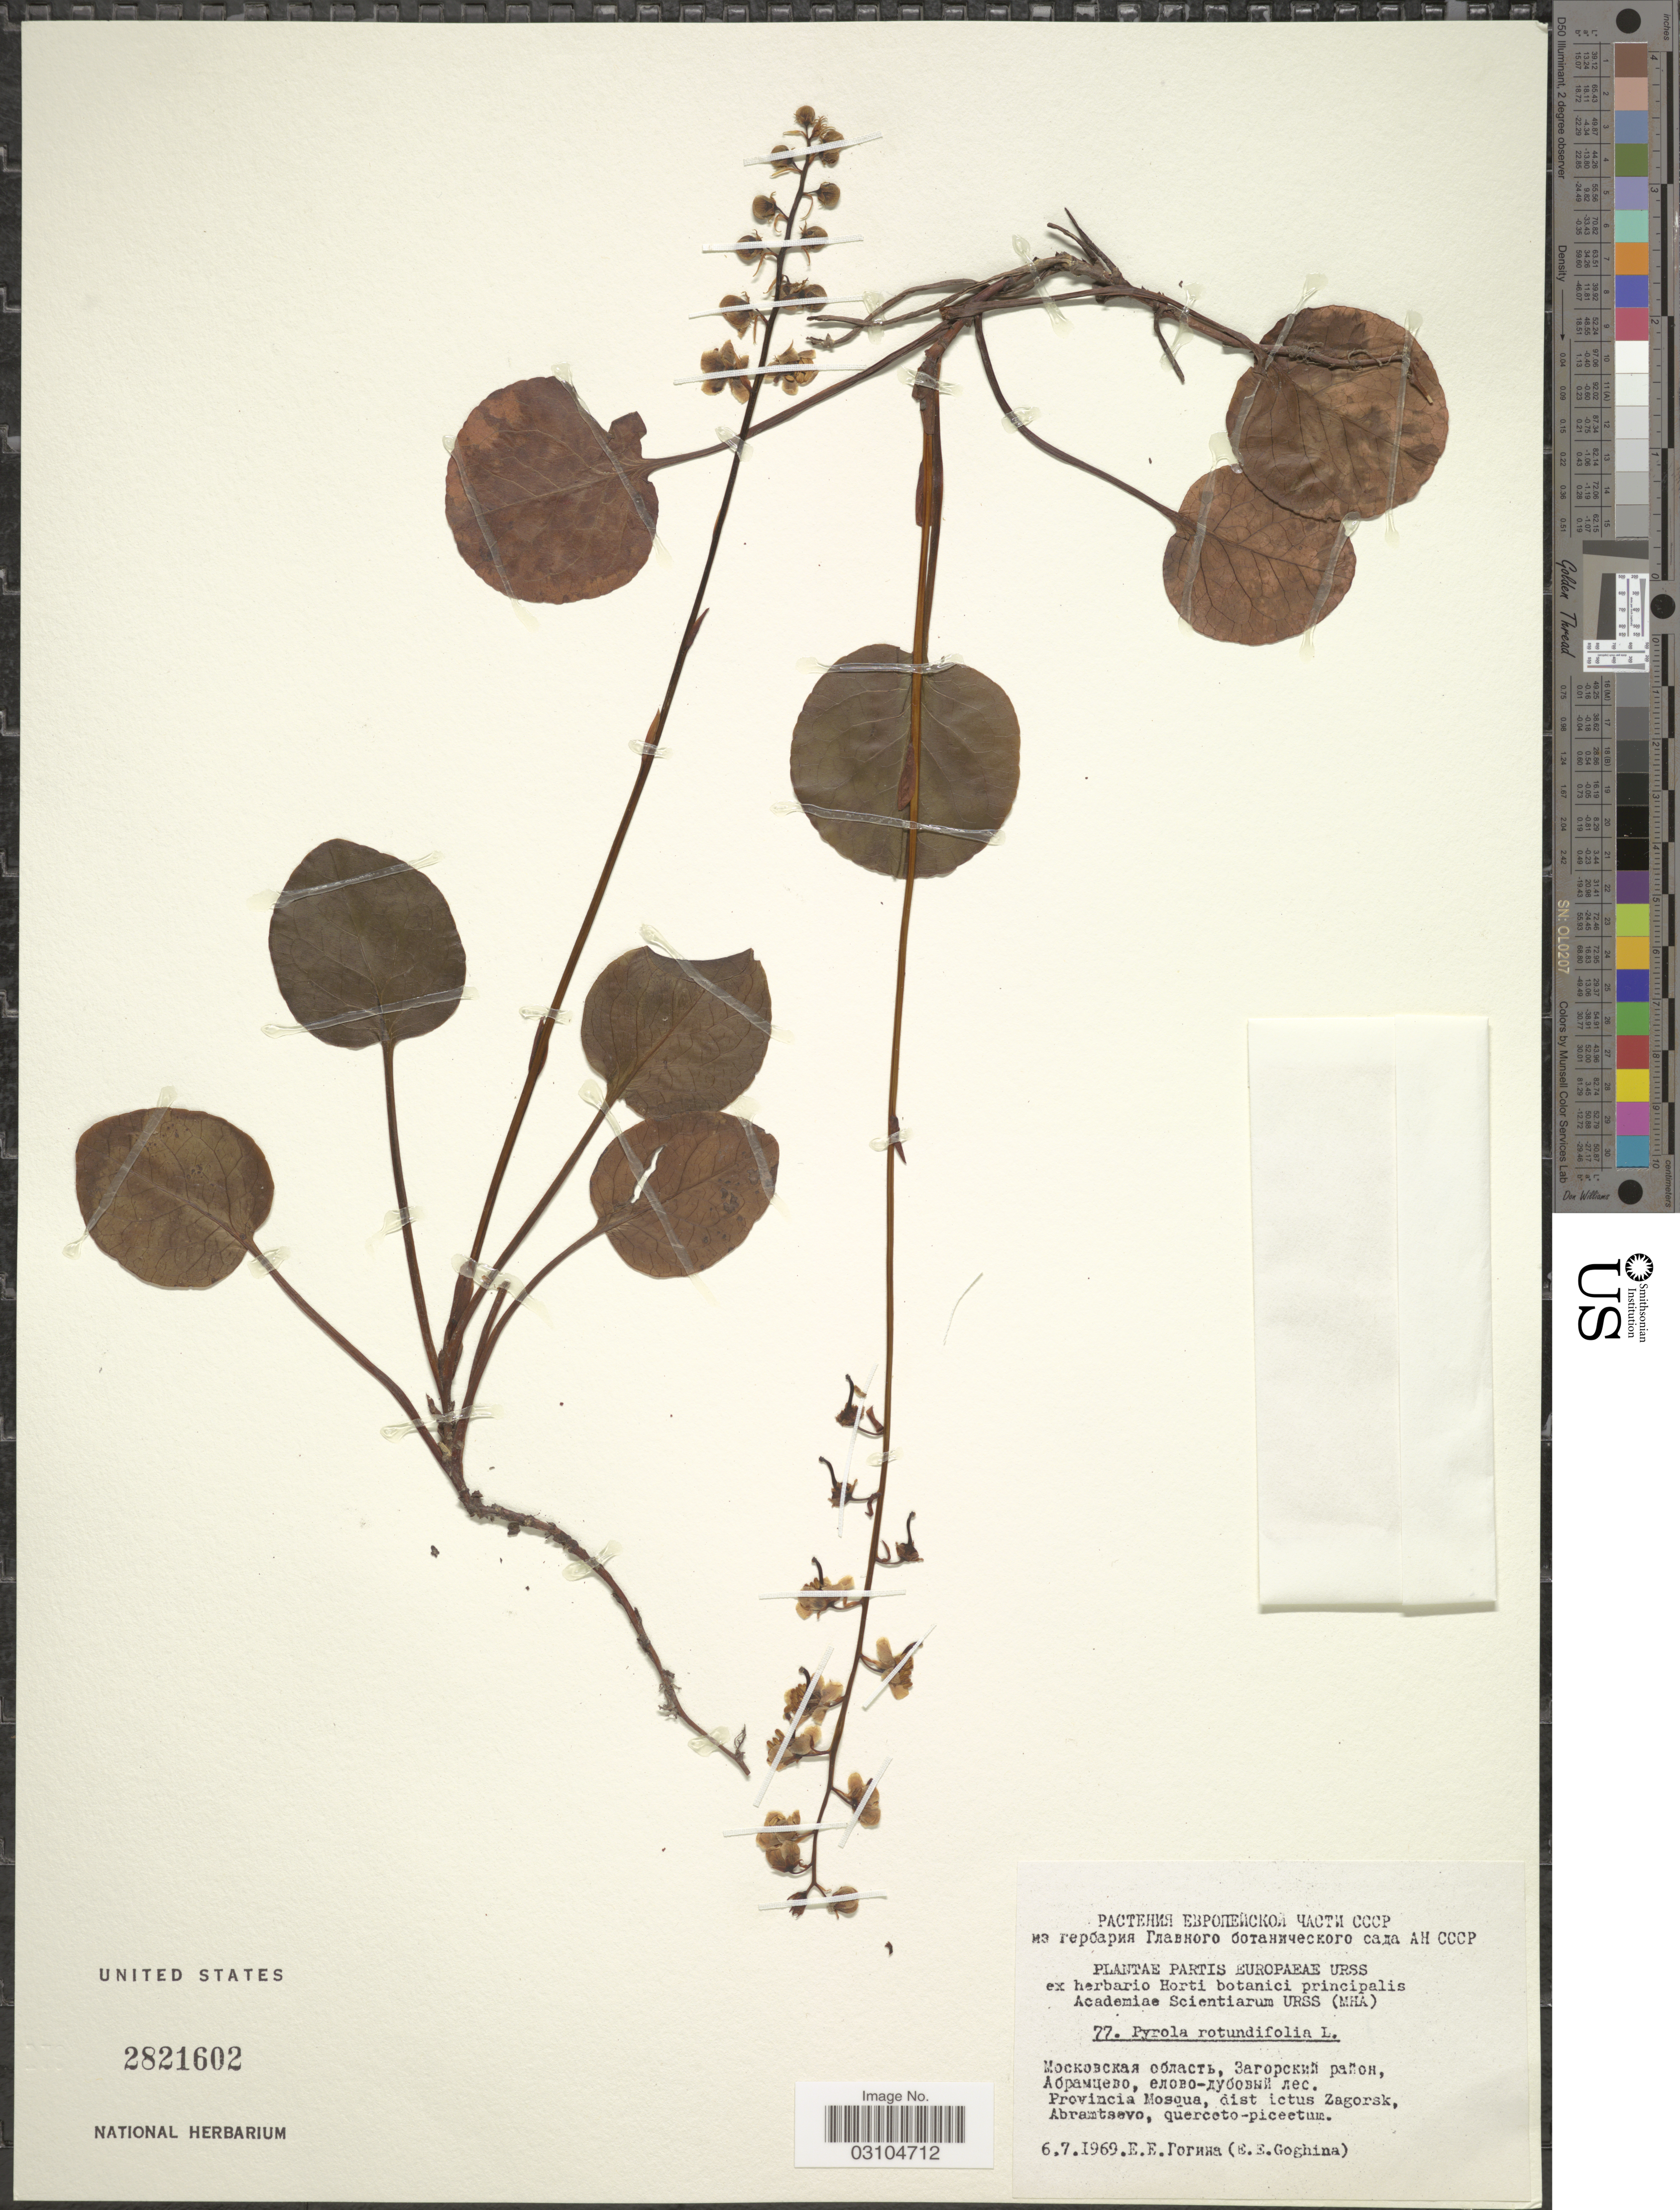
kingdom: Plantae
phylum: Tracheophyta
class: Magnoliopsida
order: Ericales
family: Ericaceae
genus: Pyrola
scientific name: Pyrola rotundifolia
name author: L.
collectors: E. Goghina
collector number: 77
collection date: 1969-07-06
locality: Partis Europaeae URSS. Provincia Mosqua, dist ictus Zagorsk, Abramtsevo.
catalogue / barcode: US 2821602